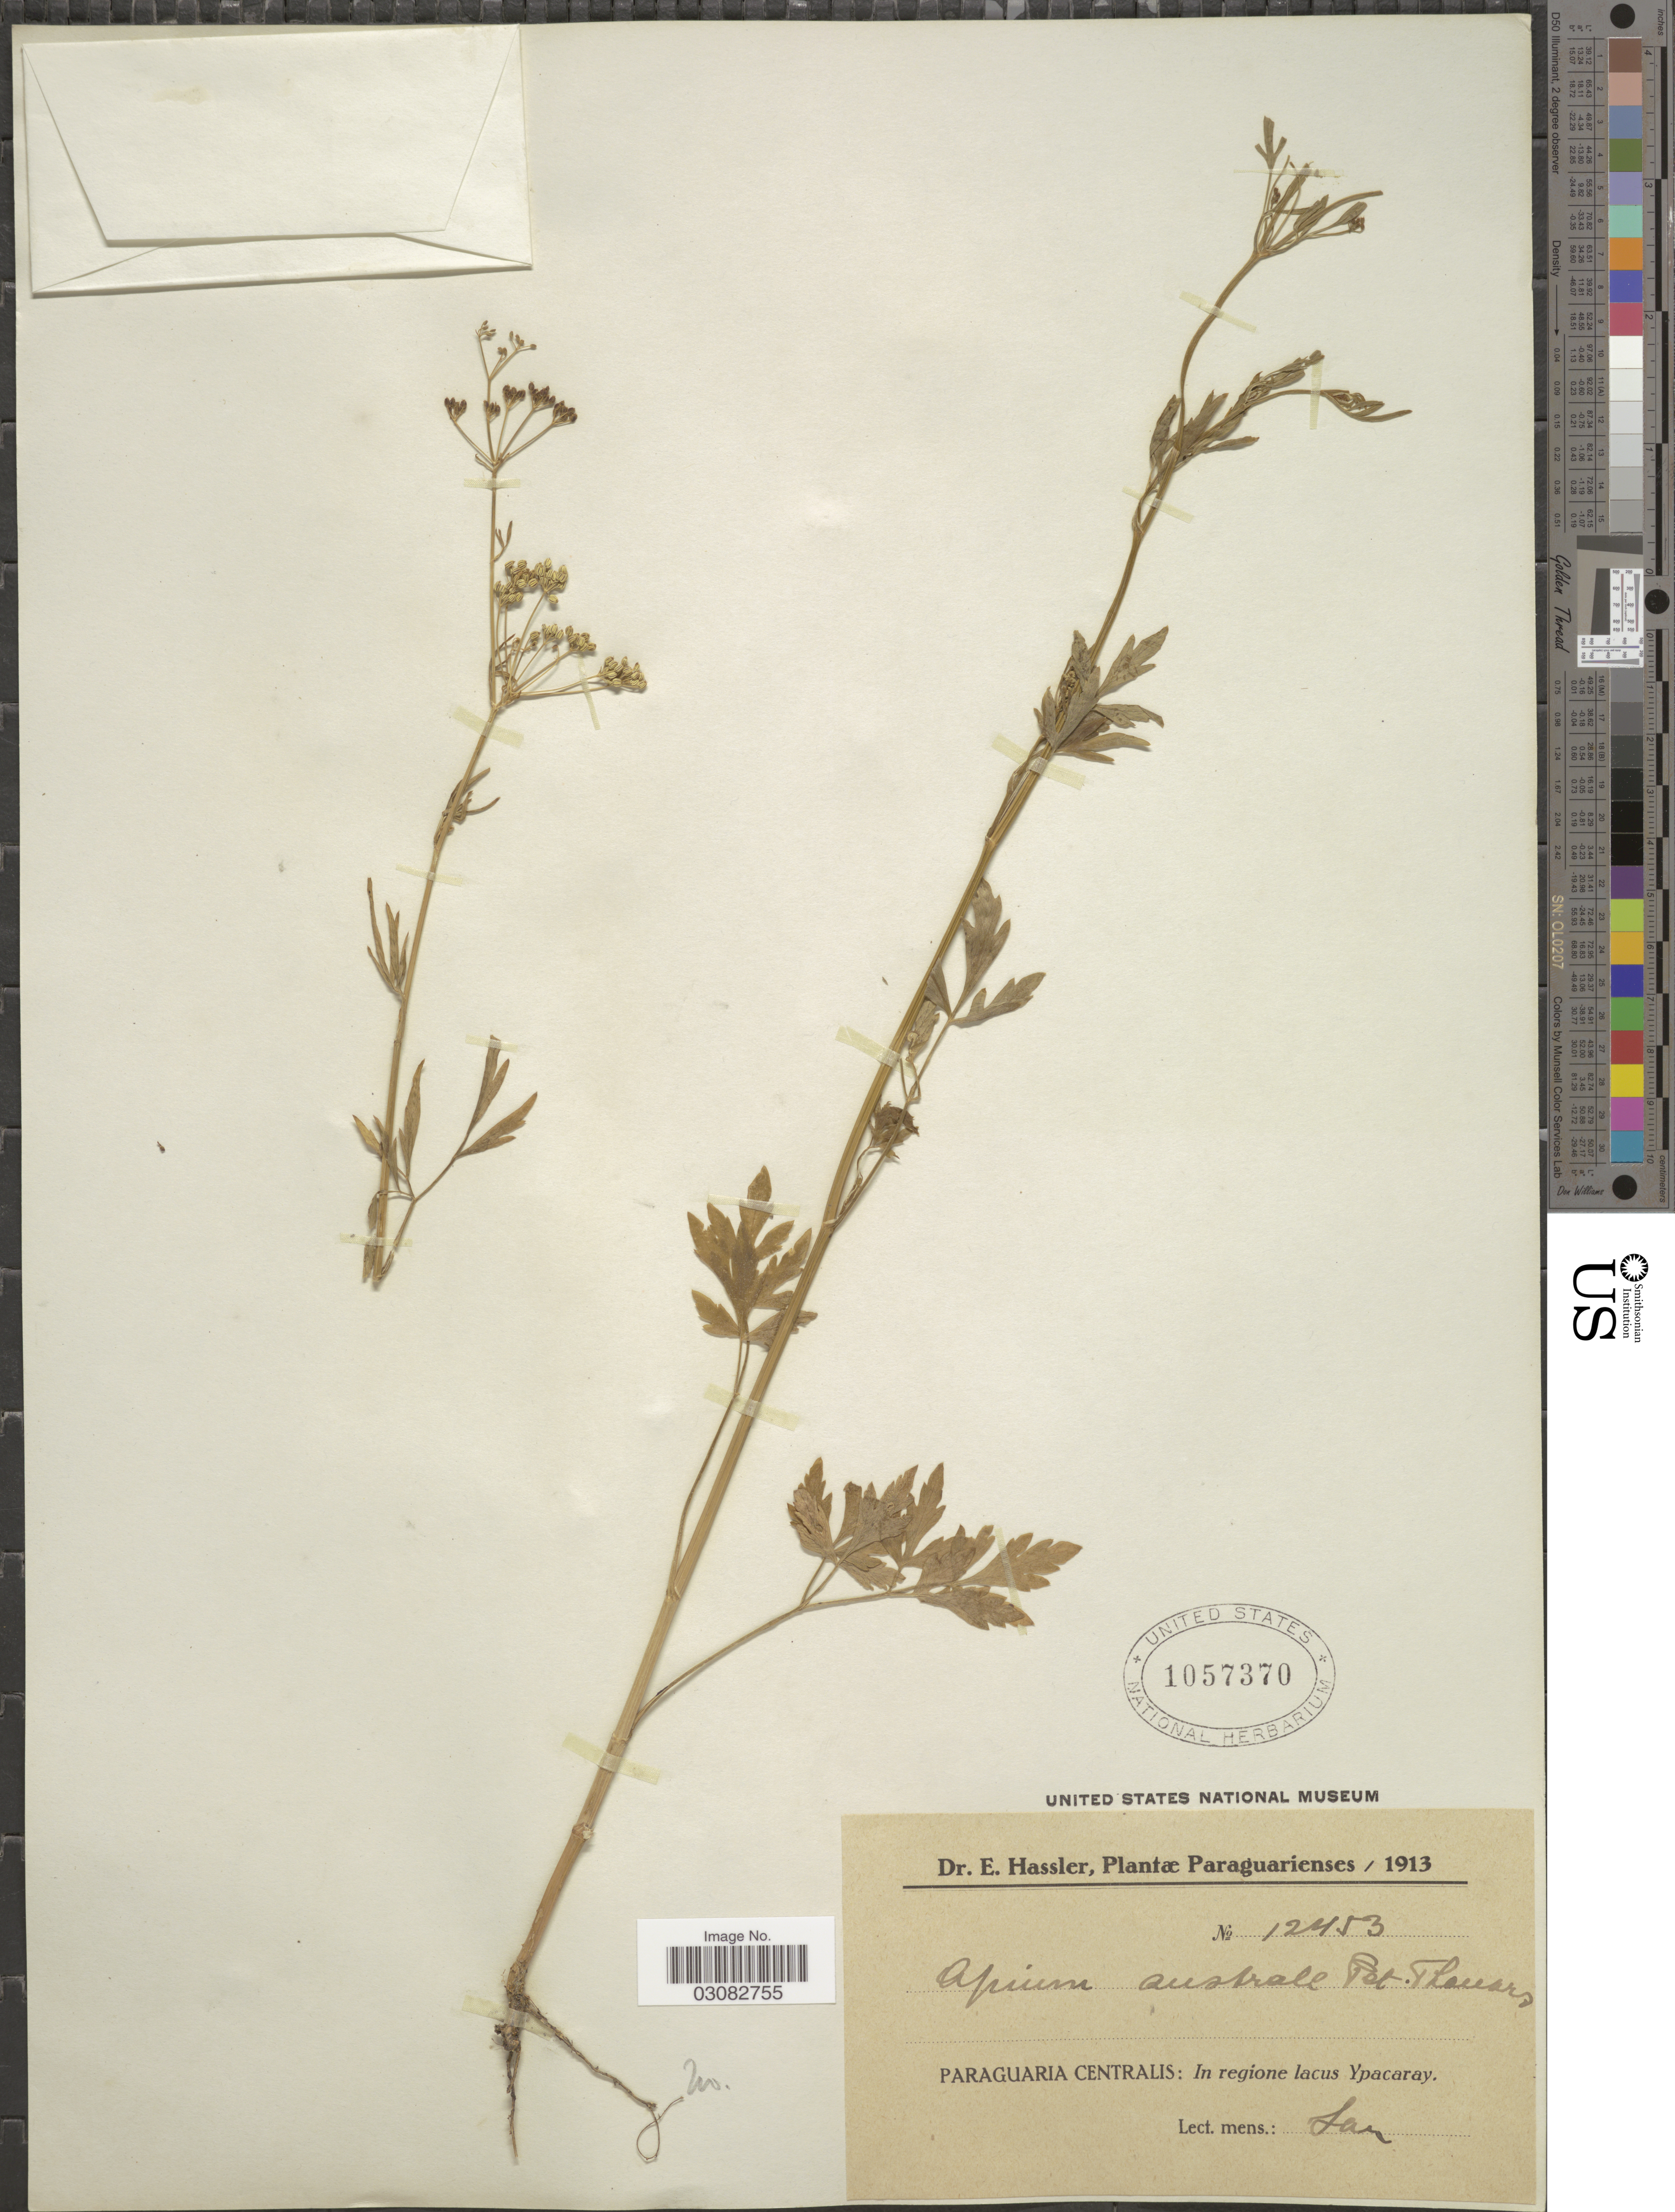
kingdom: Plantae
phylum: Tracheophyta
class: Magnoliopsida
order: Apiales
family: Apiaceae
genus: Apium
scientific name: Apium australe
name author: Thouars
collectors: E. Hassler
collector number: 12453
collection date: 1913-01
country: Paraguay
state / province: Paraguari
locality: Paraguaria Centralis: In regione lacus Ypacaray.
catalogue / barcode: US 1057370